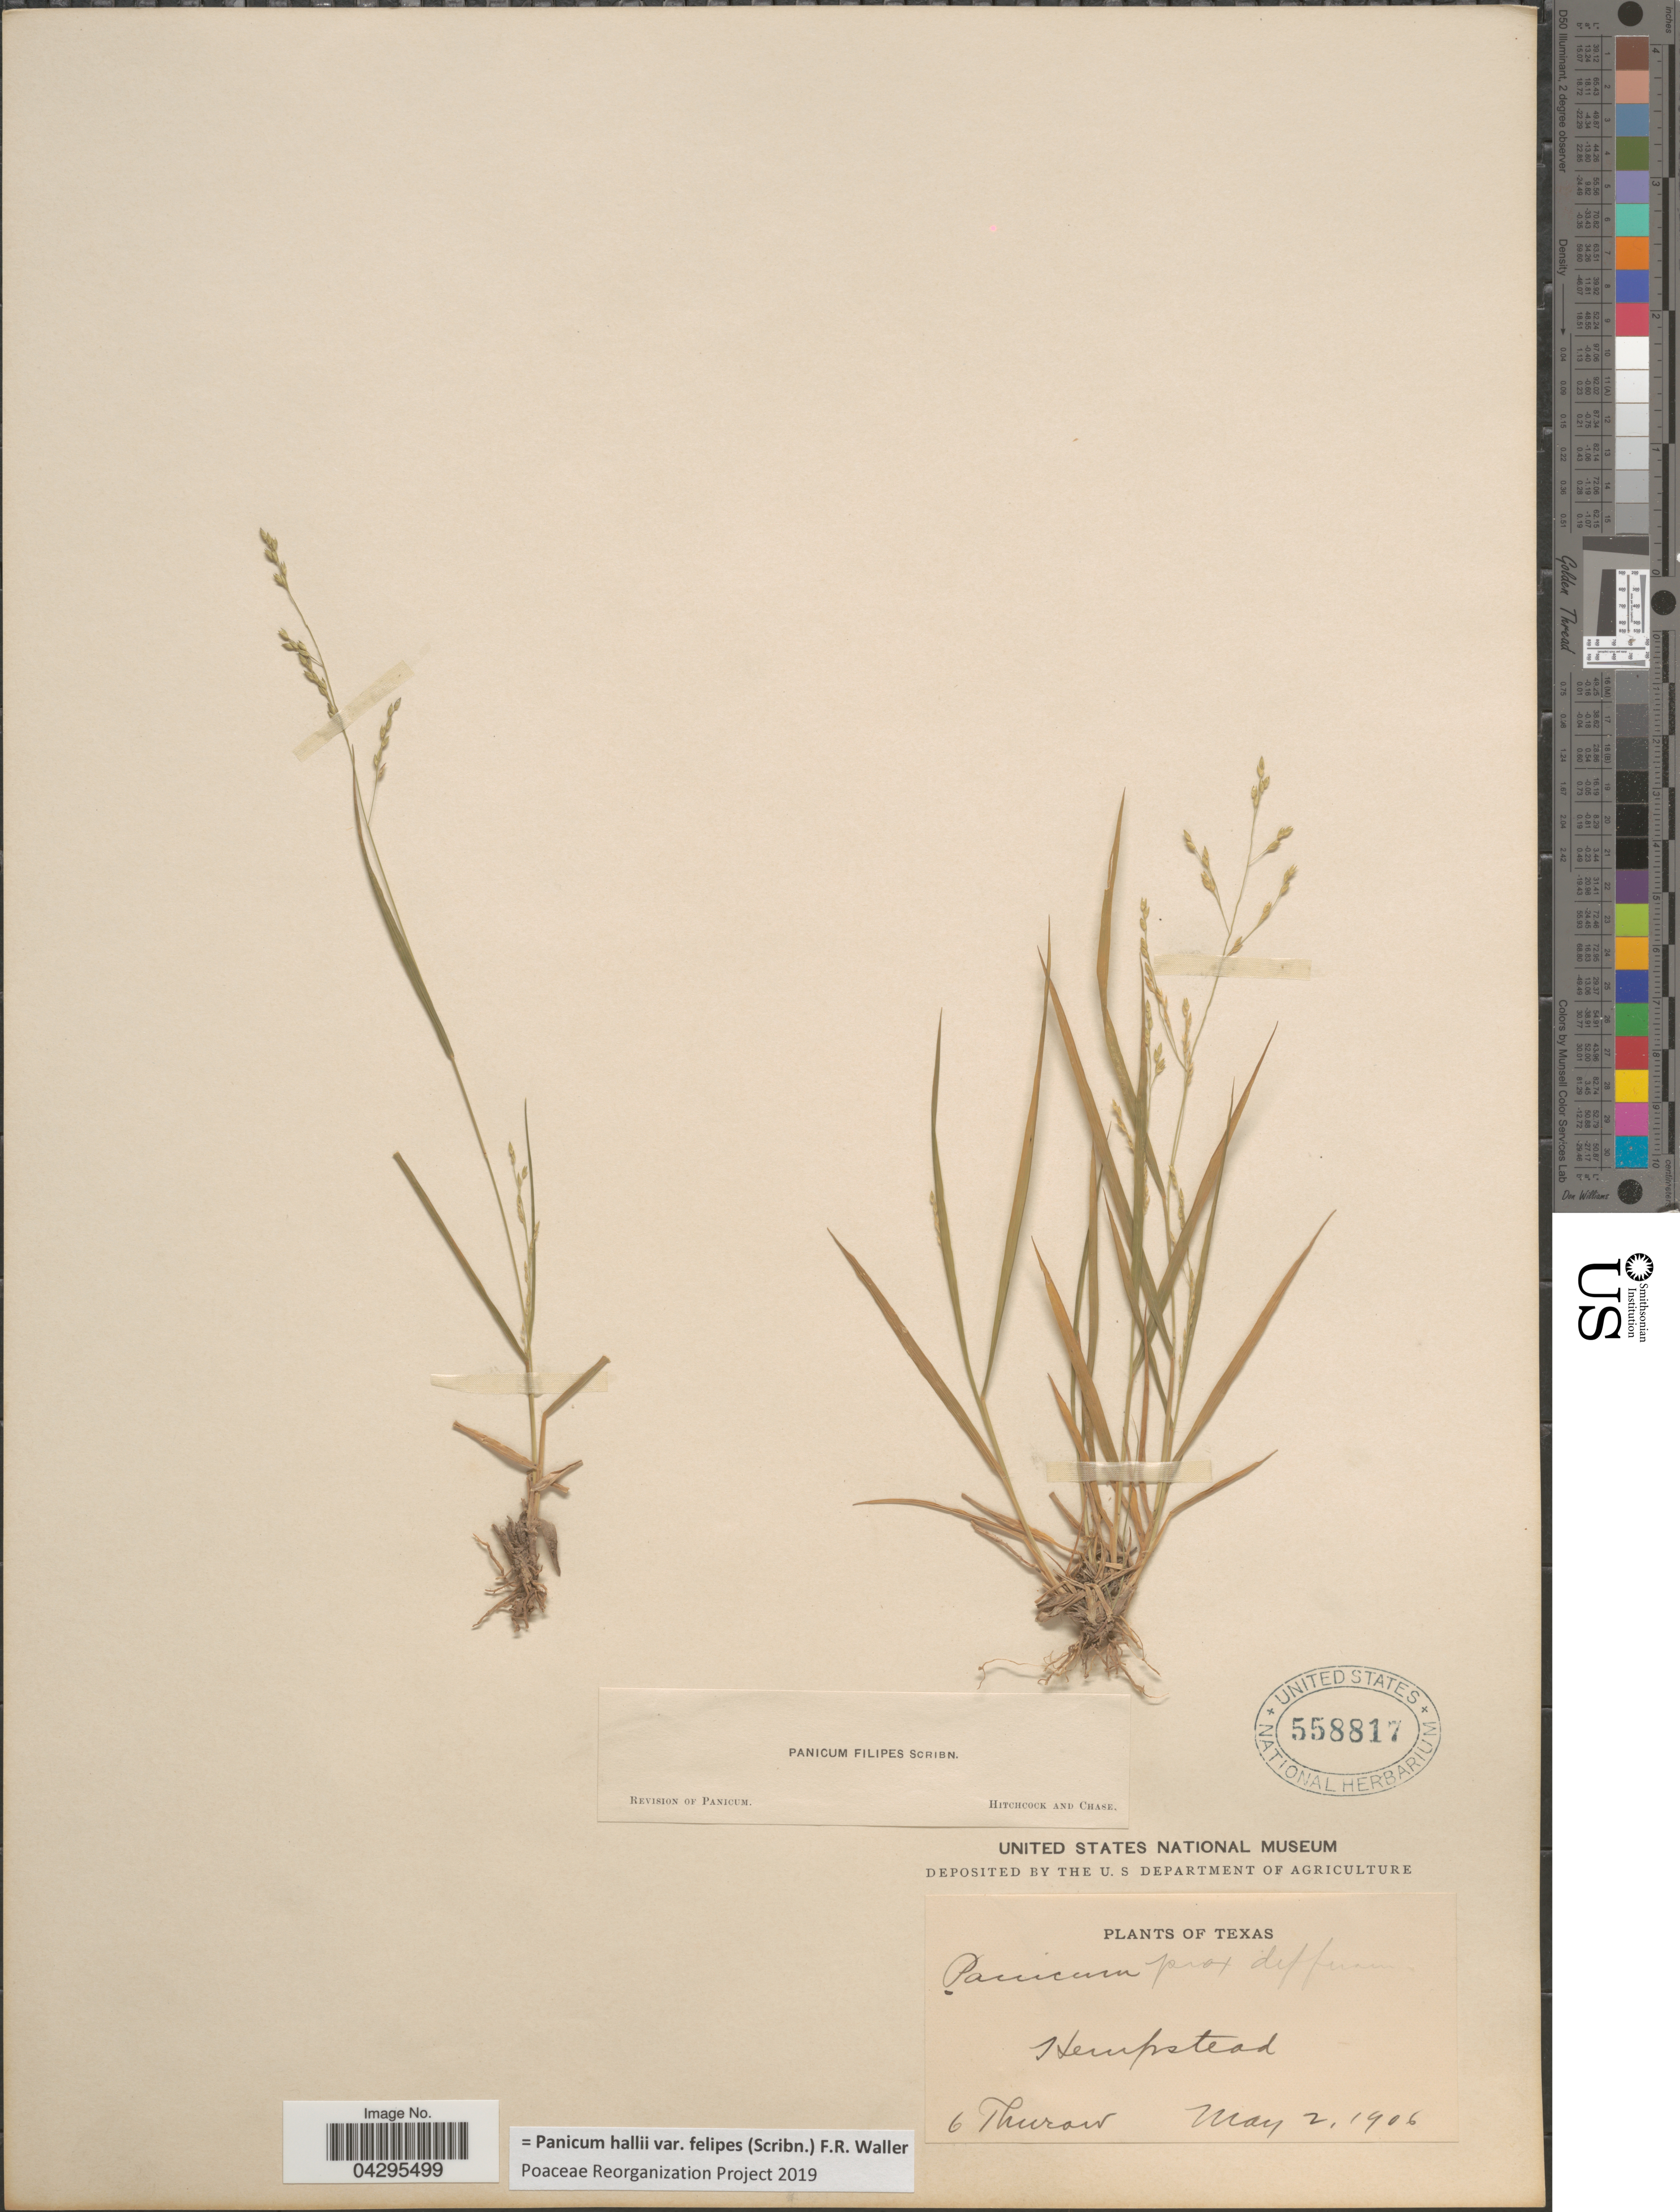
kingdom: Plantae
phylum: Tracheophyta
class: Liliopsida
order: Poales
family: Poaceae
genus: Panicum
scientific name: Panicum hallii var. felipes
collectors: Thurow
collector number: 6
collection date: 1906-05-02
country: United States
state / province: Texas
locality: Hempstead.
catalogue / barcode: US 558817